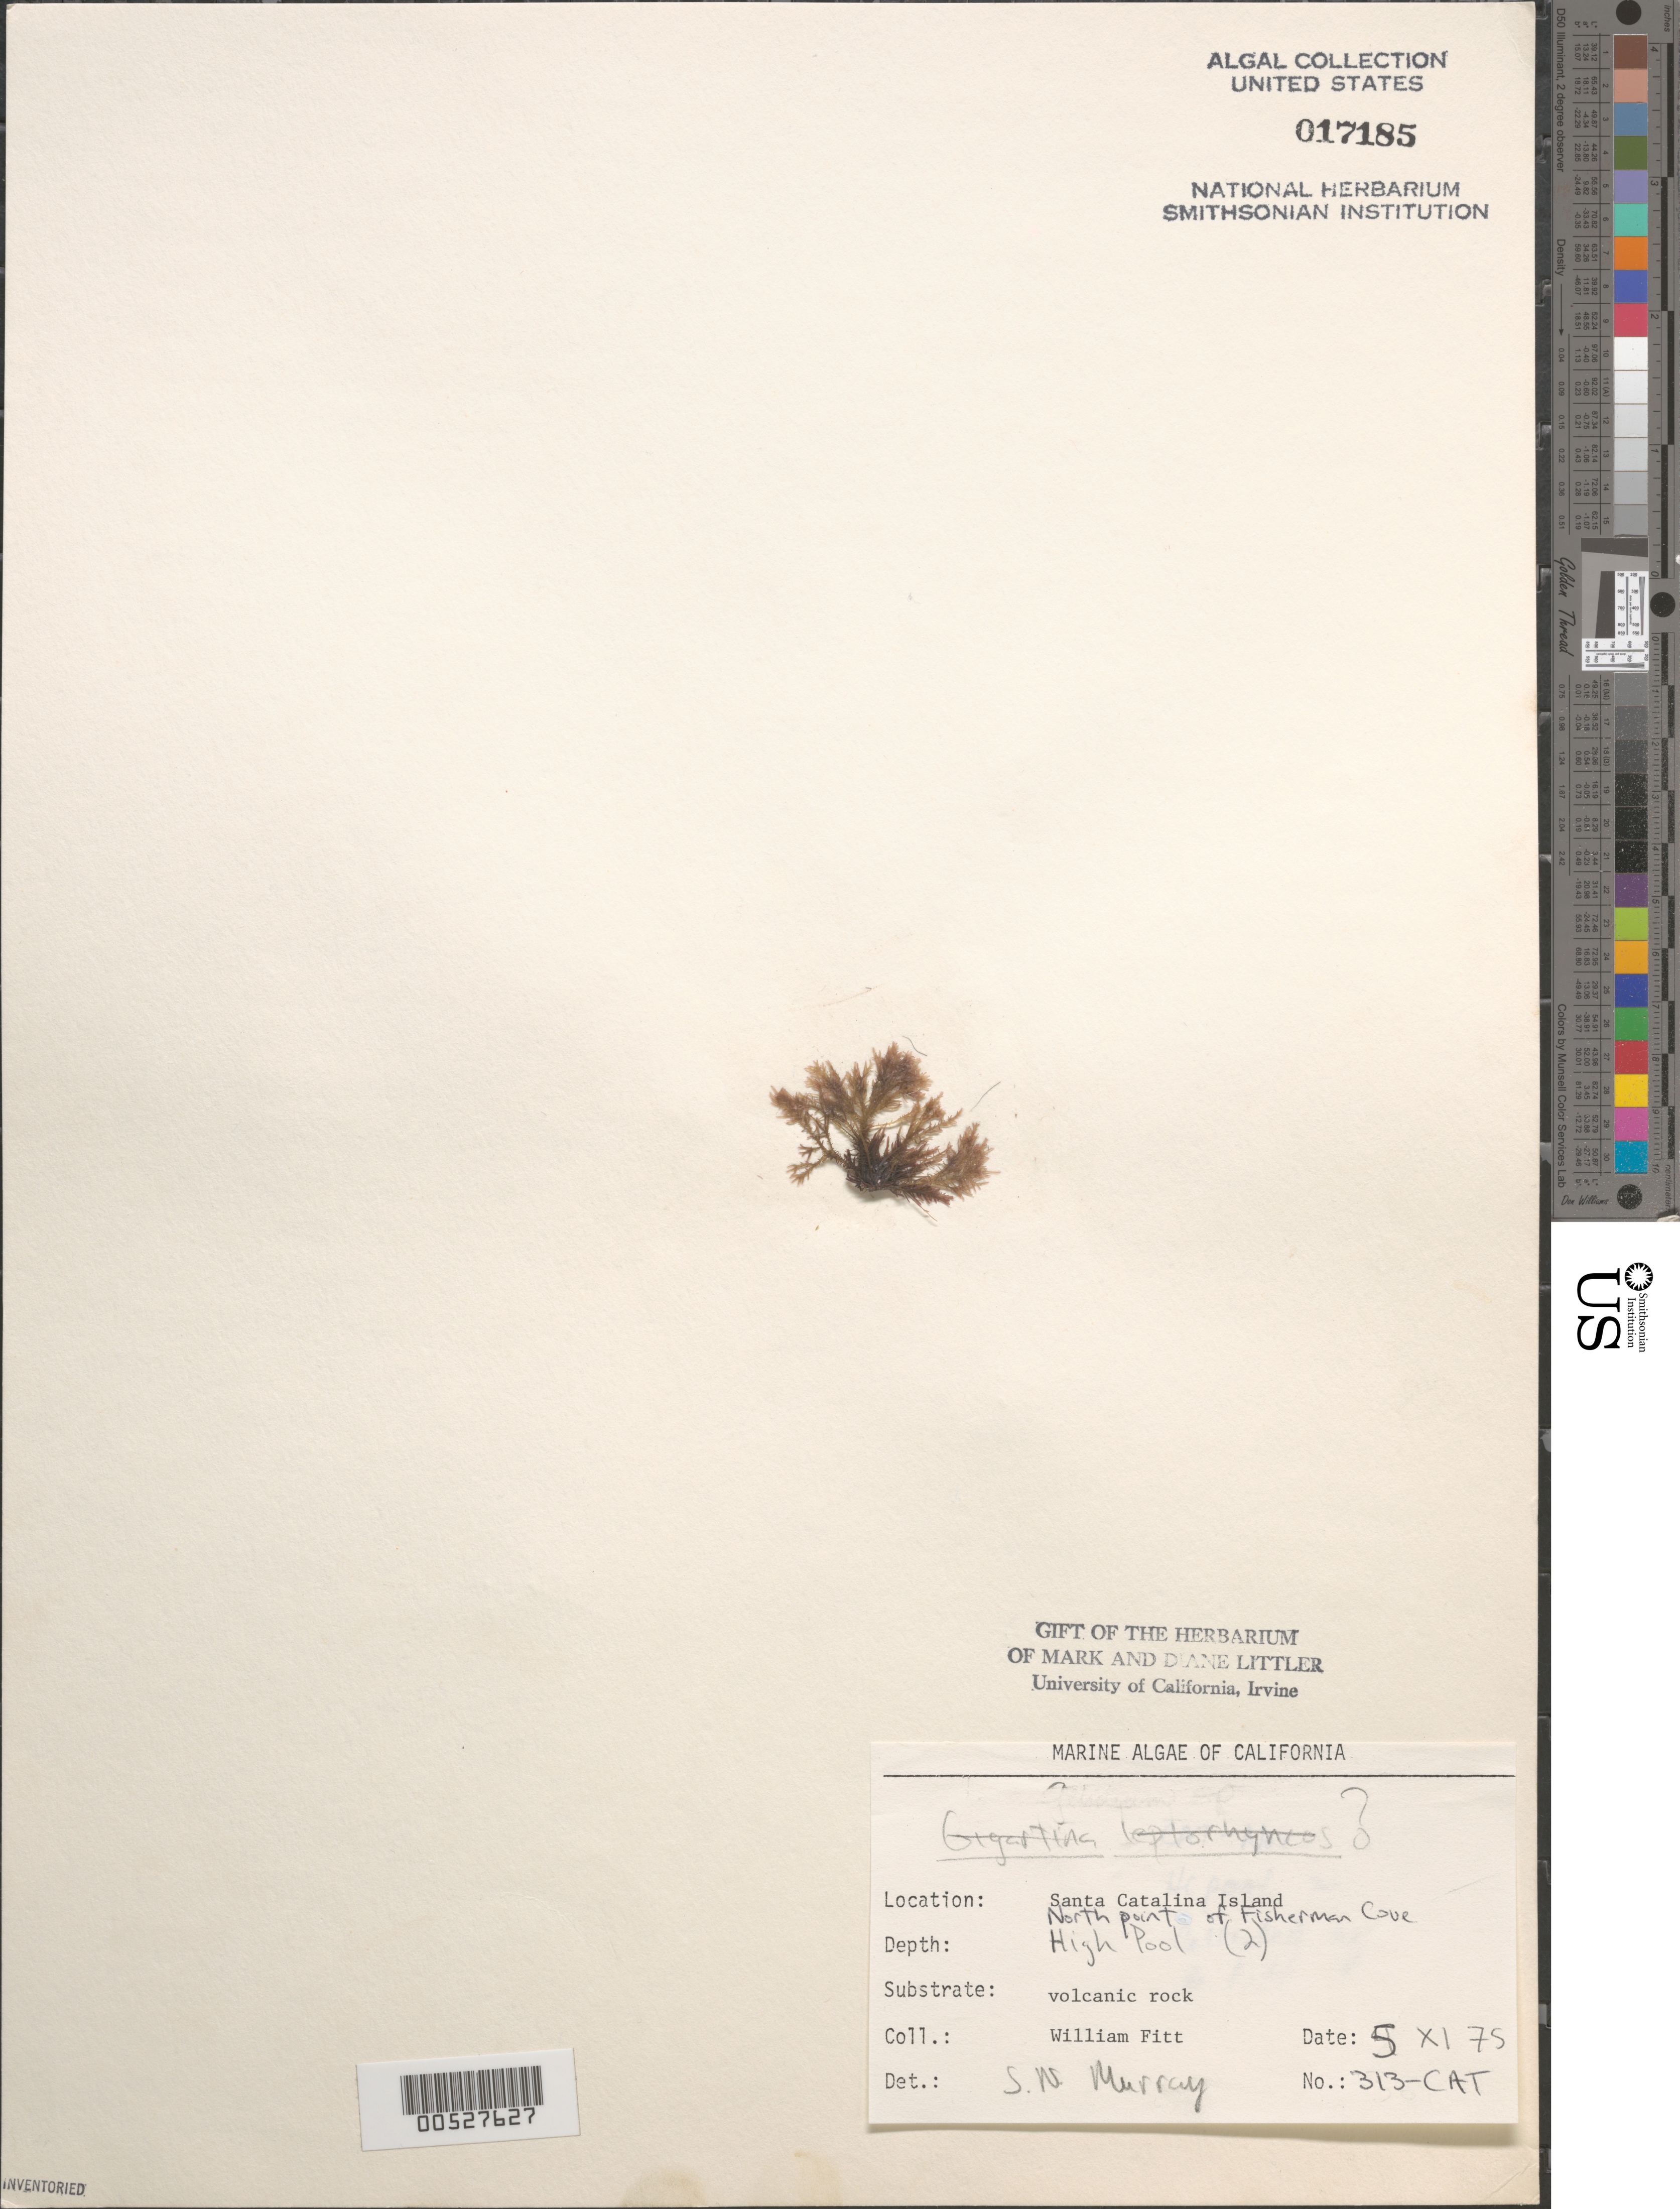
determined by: Murray, S. N.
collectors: W. Fitt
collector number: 313-cat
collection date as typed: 05 Nov 1975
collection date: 1975-11-05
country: United States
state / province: California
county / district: Los Angeles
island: Santa Catalina Island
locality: Fishermen Cove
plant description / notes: BLM-SOCALBIGHT Rocky Intertidal Survey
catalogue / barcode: US 17185